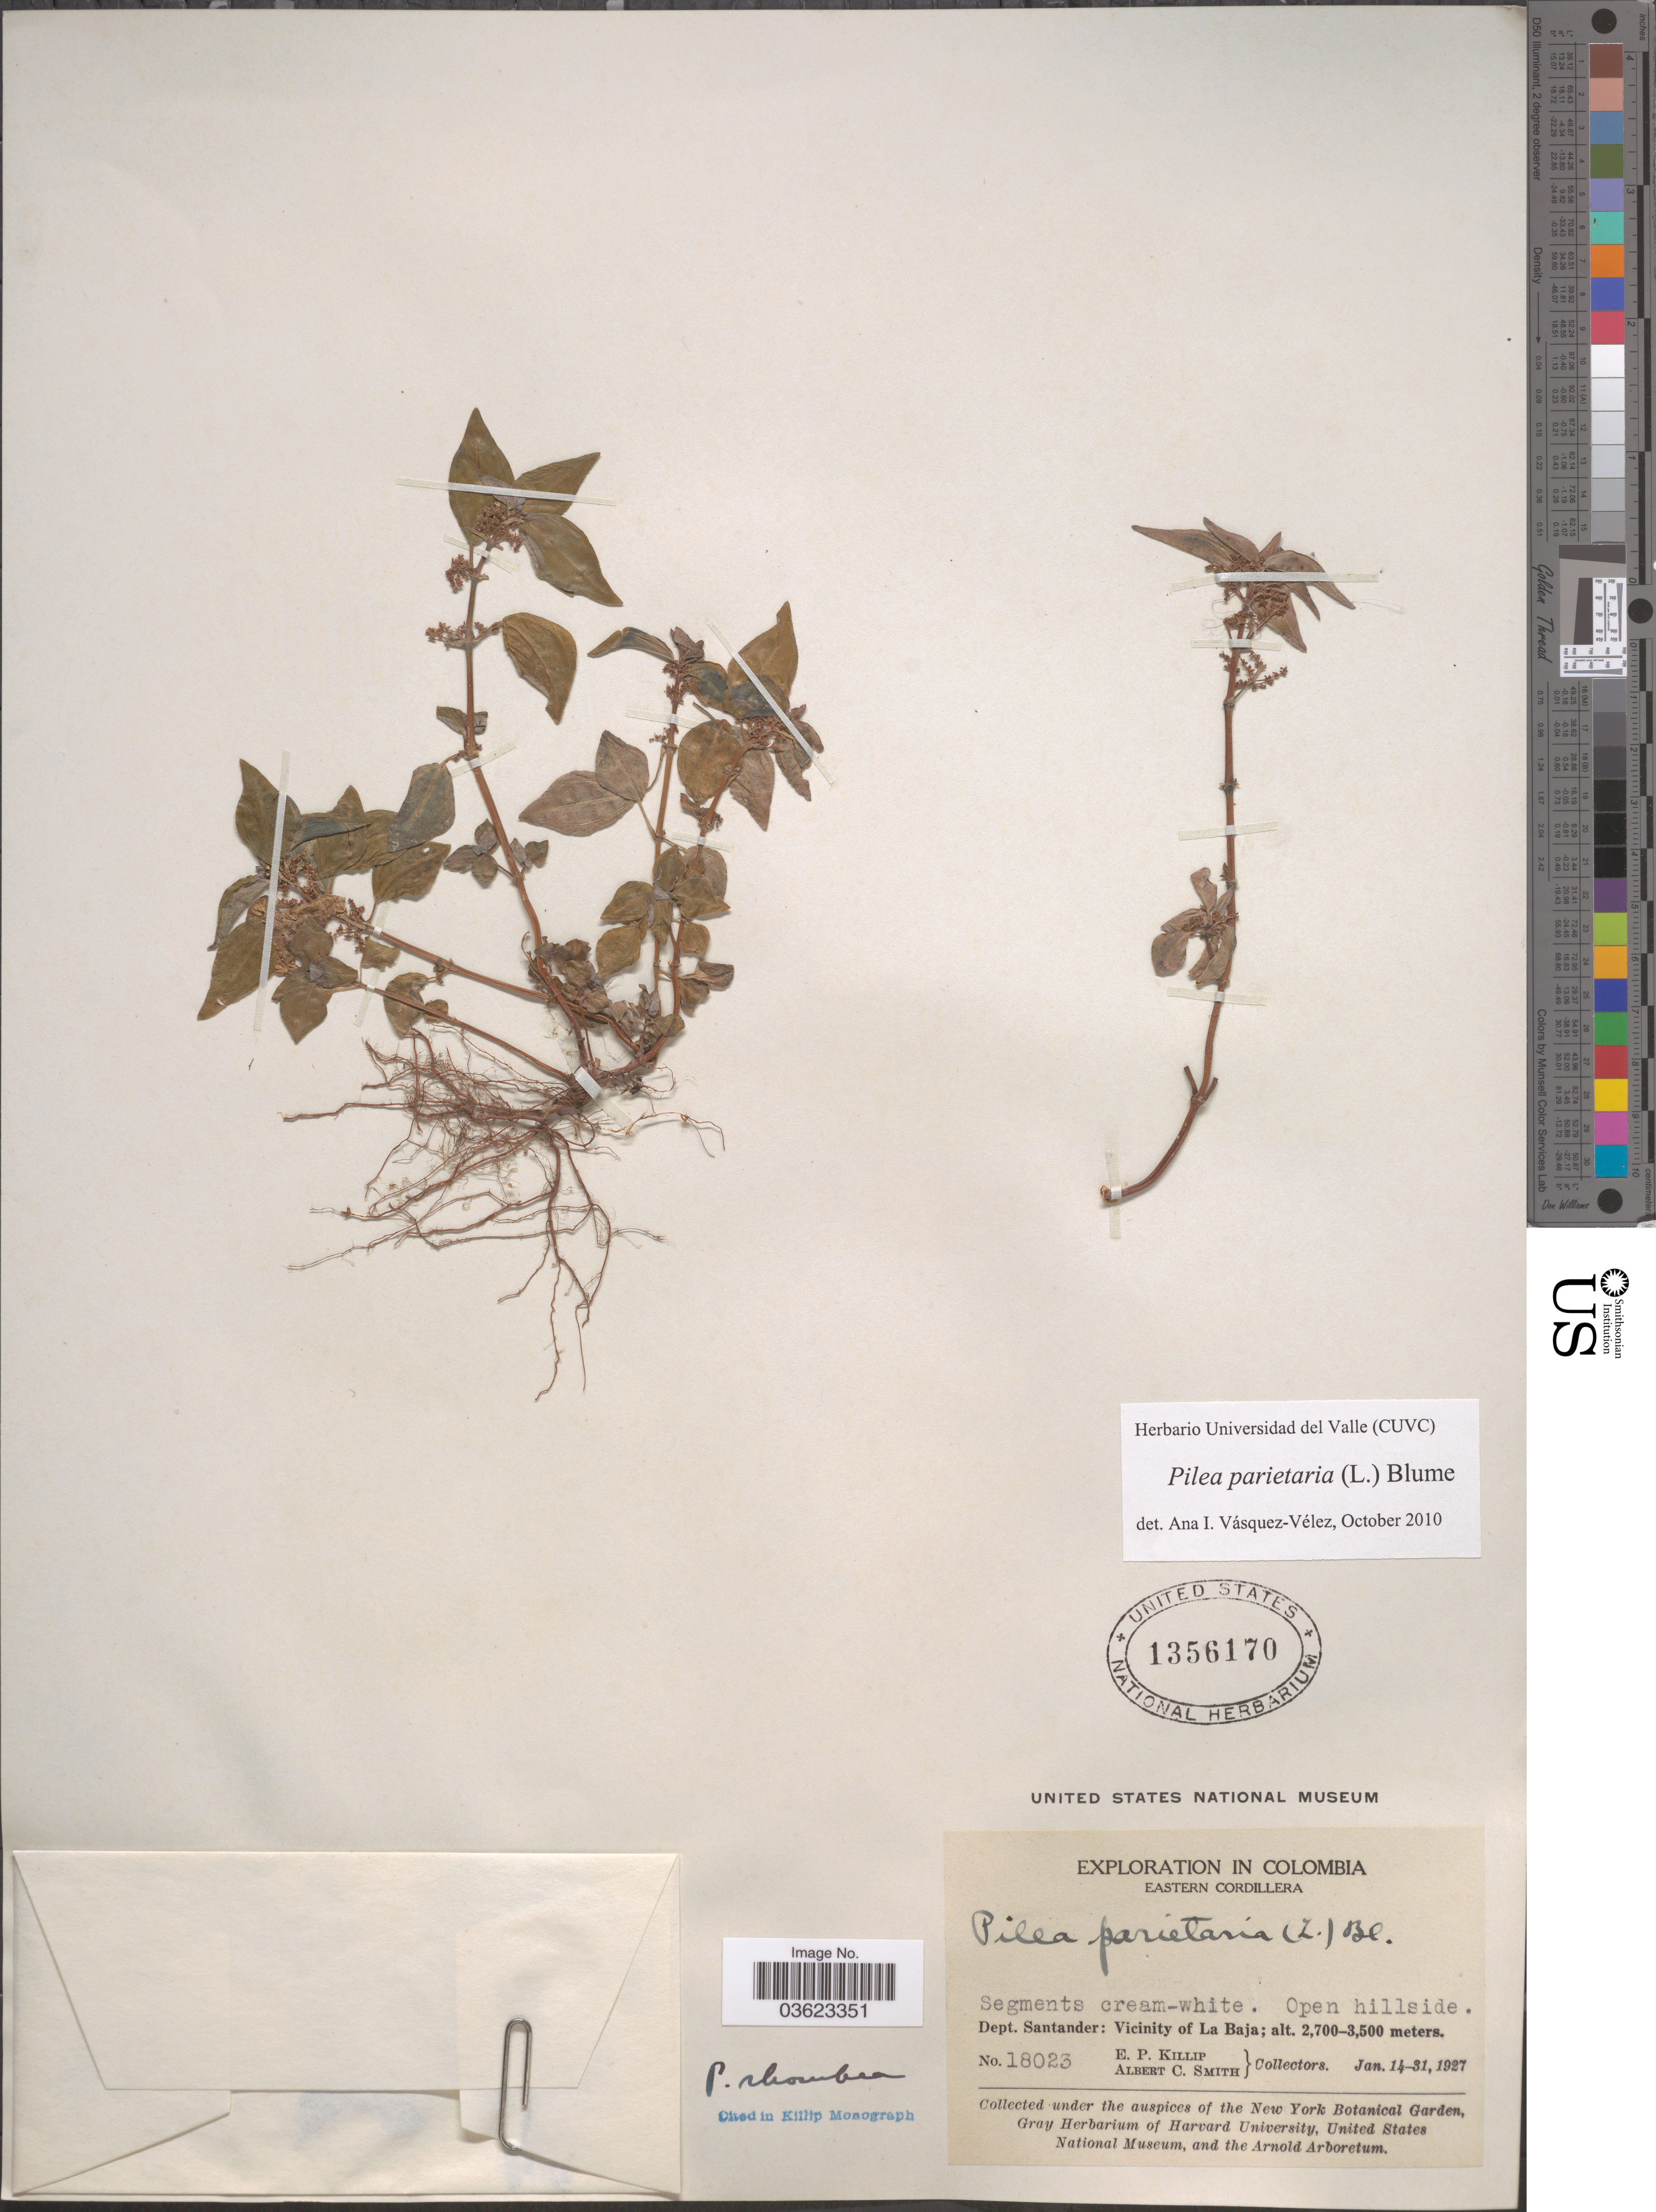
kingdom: Plantae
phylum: Tracheophyta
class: Magnoliopsida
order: Rosales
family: Urticaceae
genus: Pilea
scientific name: Pilea parietaria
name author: (L.) Blume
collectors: E. P. Killip & A. C. Smith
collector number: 18023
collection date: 1927-01-14/1927-01-31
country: Colombia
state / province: Santander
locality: Eastern Cordillera. Dept. Santander: Vicinity of La Baja.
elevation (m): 2700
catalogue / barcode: US 1356170